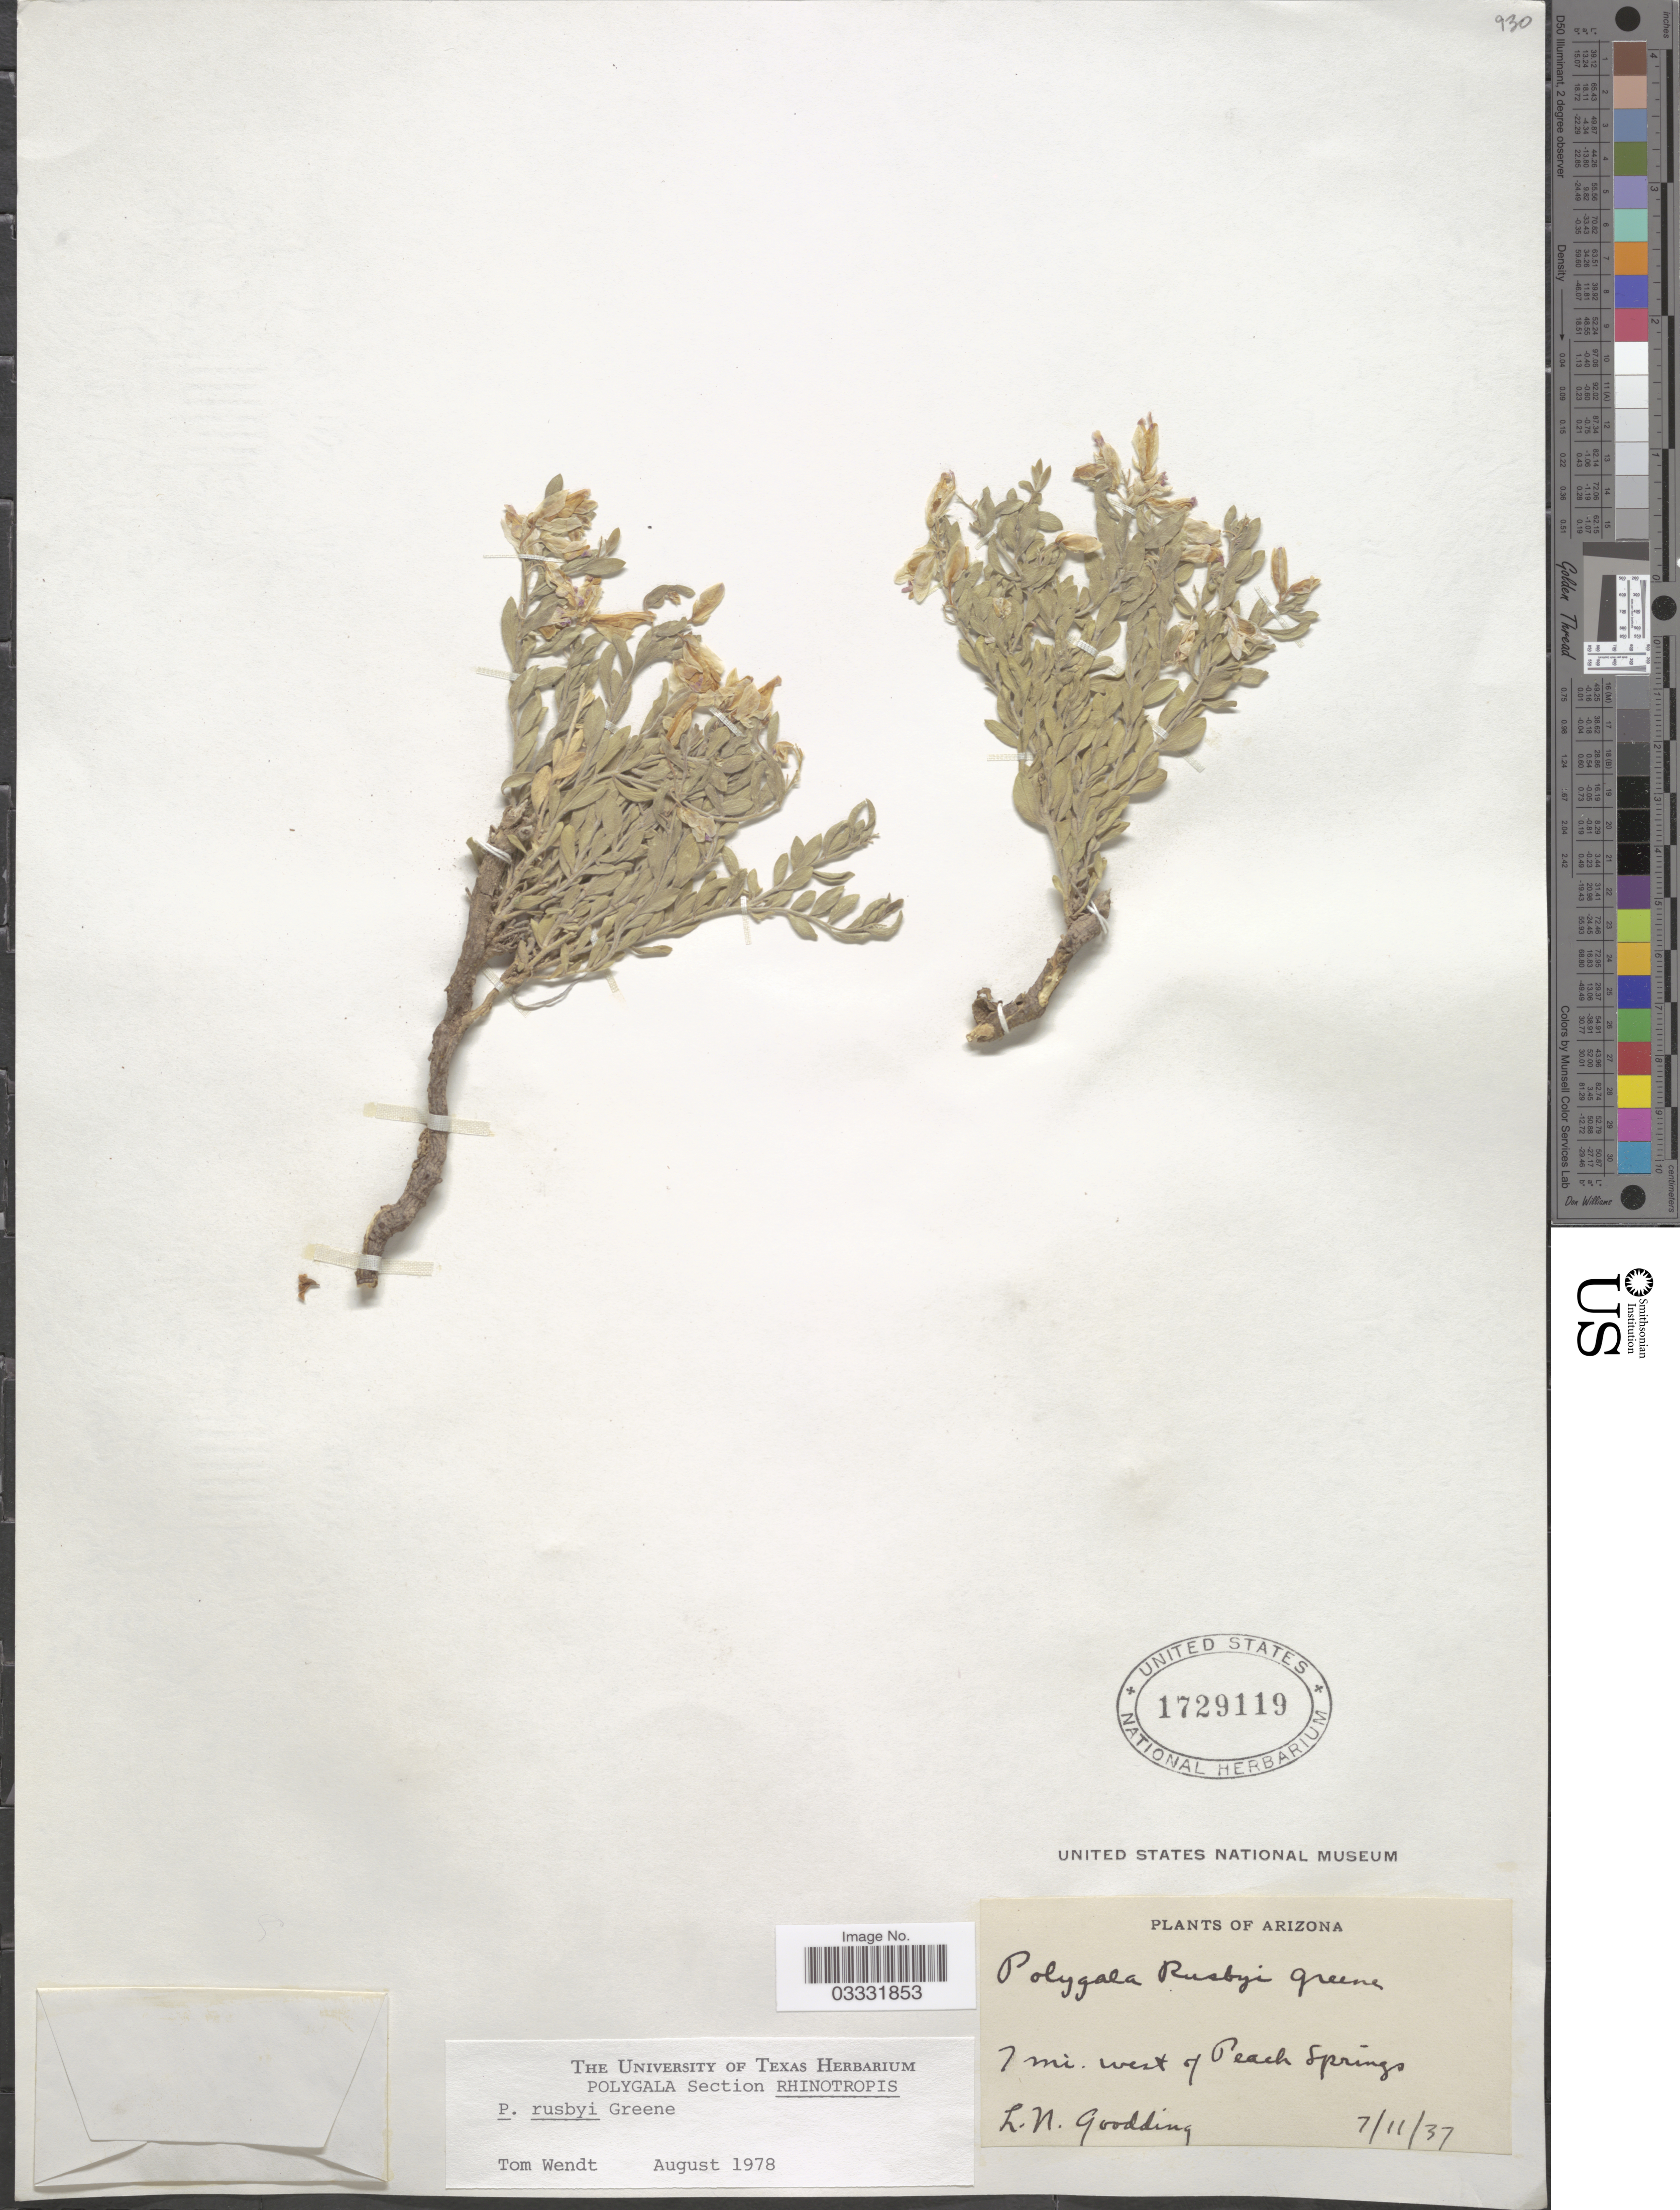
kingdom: Plantae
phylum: Tracheophyta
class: Magnoliopsida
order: Fabales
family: Polygalaceae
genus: Rhinotropis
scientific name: Rhinotropis rusbyi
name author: (Greene) J.R. Abbott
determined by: Strong, Mark T., (BOT), Smithsonian Institution - National Museum of Natural History (UNITED STATES)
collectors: L. N. Goodding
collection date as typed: Transcribed d/m/y: 11/7/37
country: United States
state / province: Arizona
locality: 7 mi. west of Peach Springs.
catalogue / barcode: US 1729119